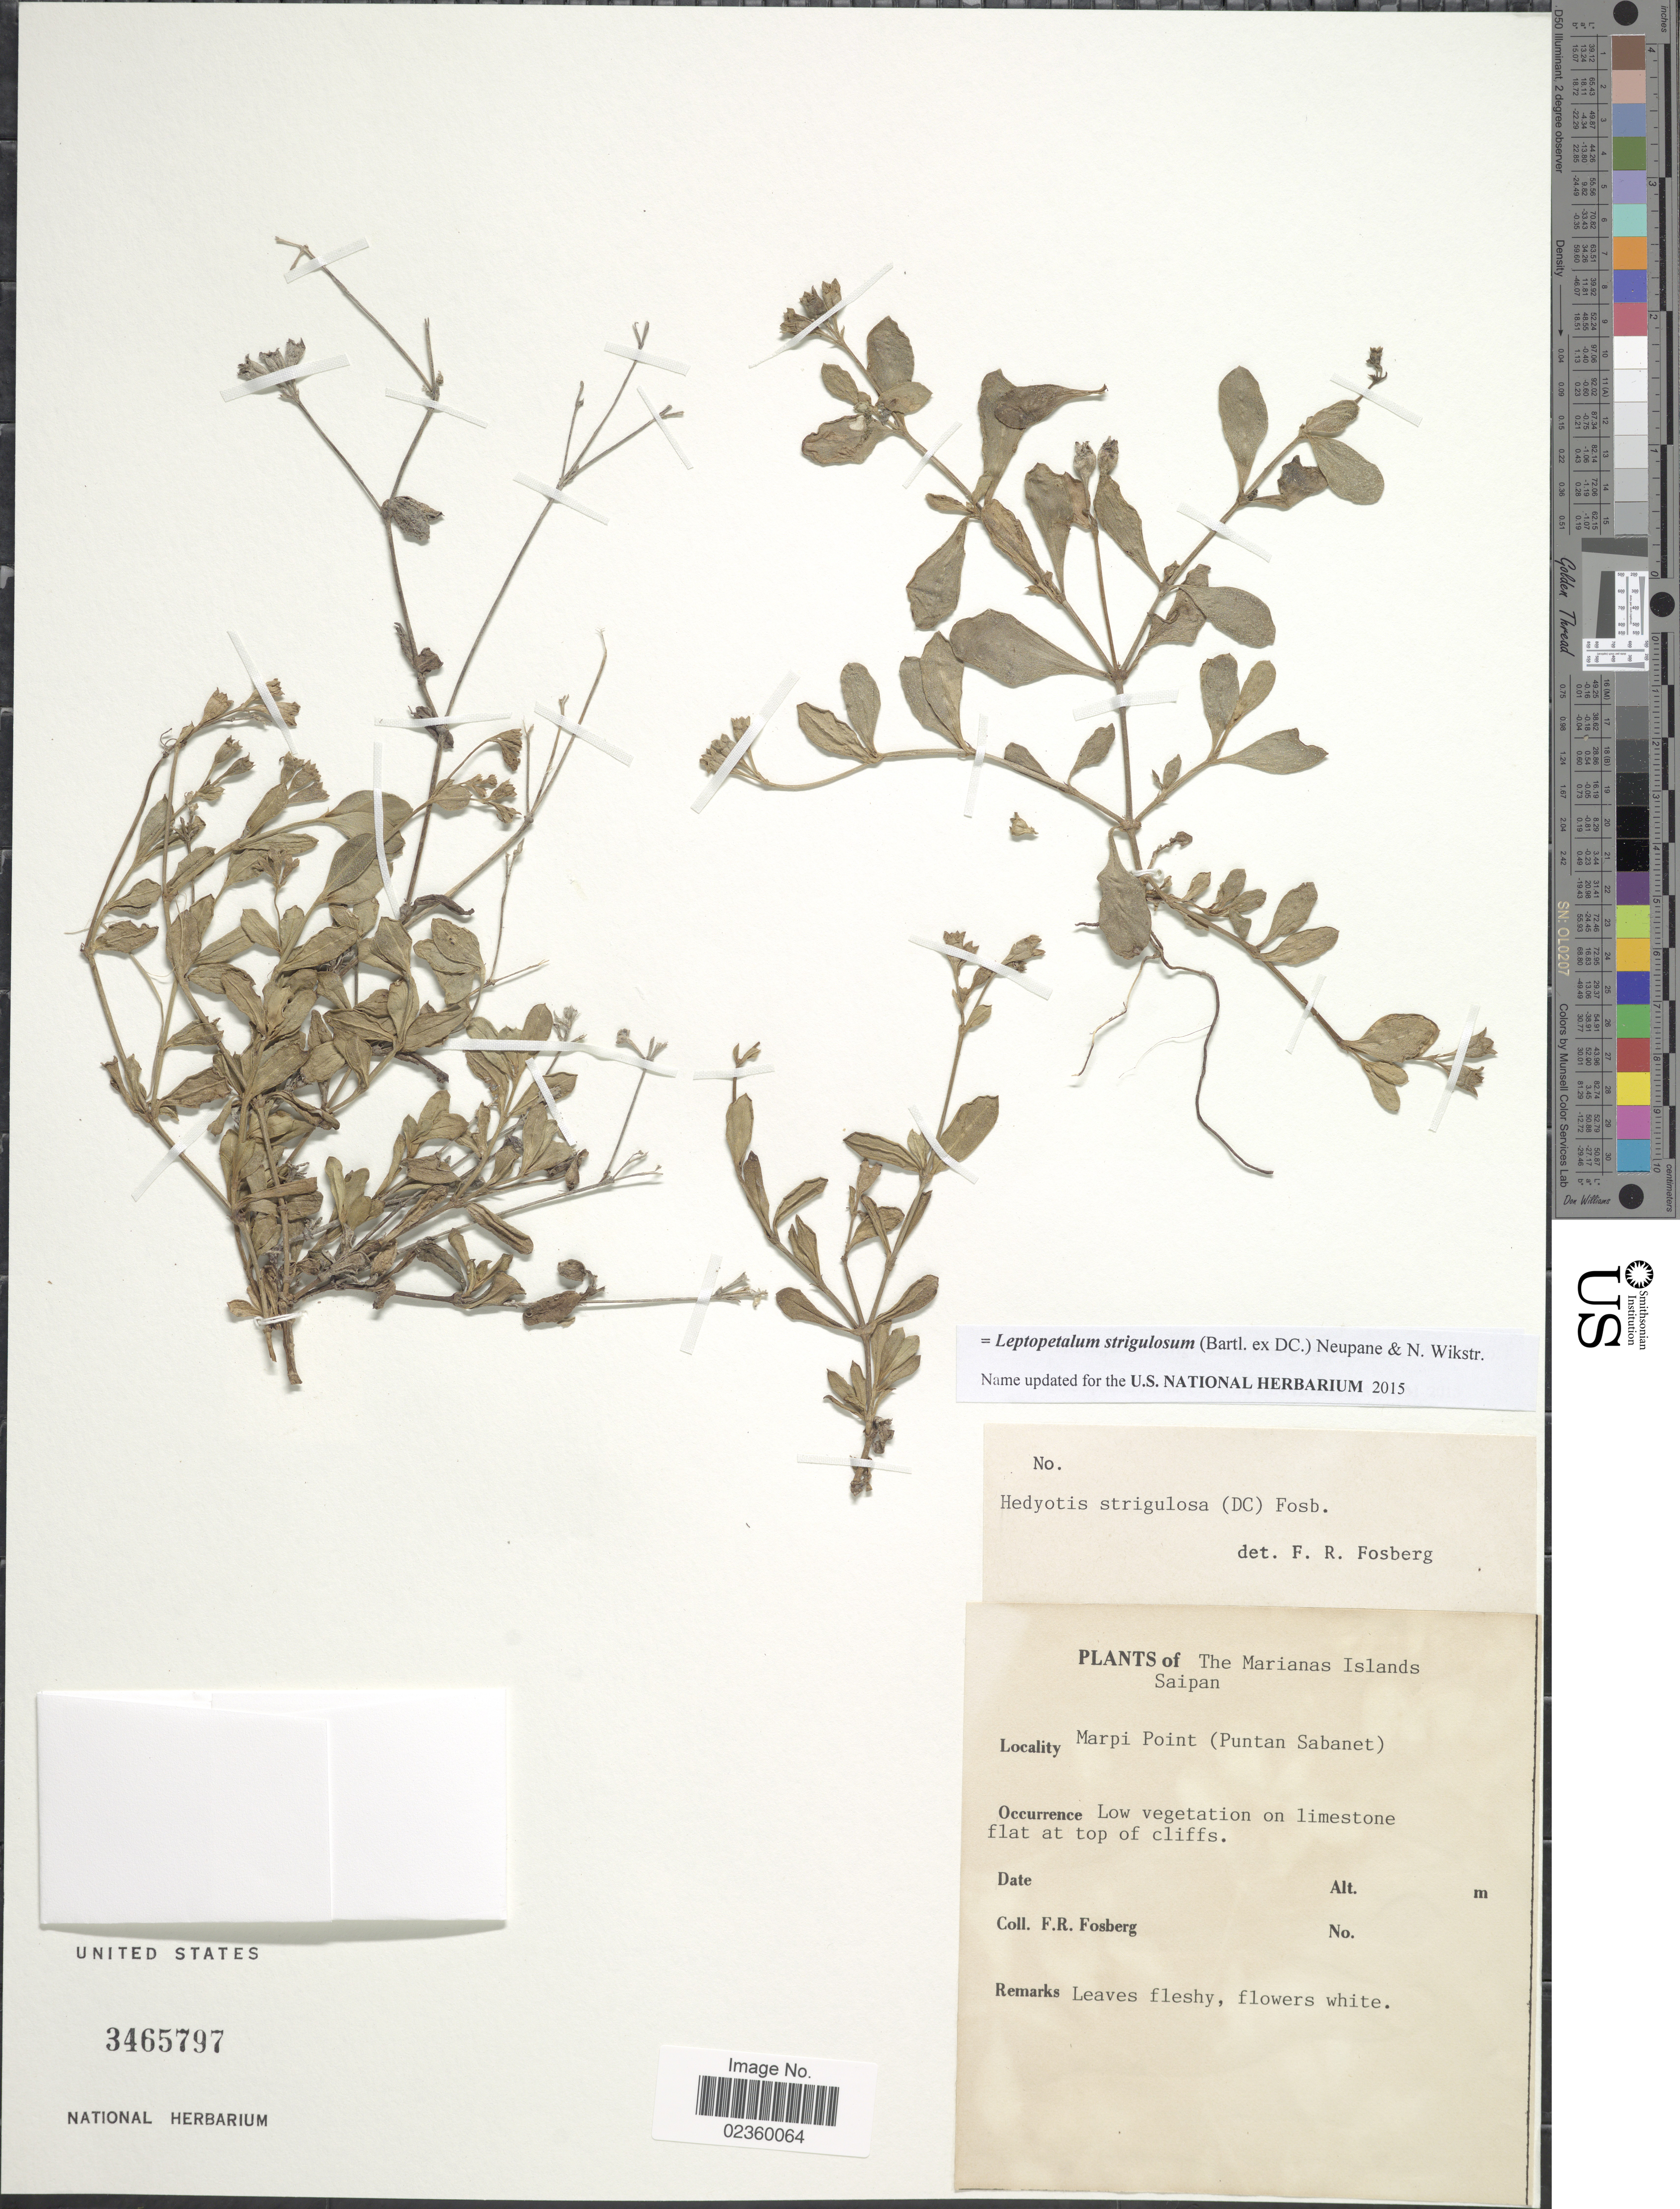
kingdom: Plantae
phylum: Tracheophyta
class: Magnoliopsida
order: Gentianales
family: Rubiaceae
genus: Leptopetalum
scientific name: Leptopetalum strigulosum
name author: (Bartl. ex DC.) Neupane & N. Wikstr.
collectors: F. R. Fosberg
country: Northern Mariana Islands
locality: The Marianas Islands. Saipan. at top of cliffs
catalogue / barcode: US 3465797